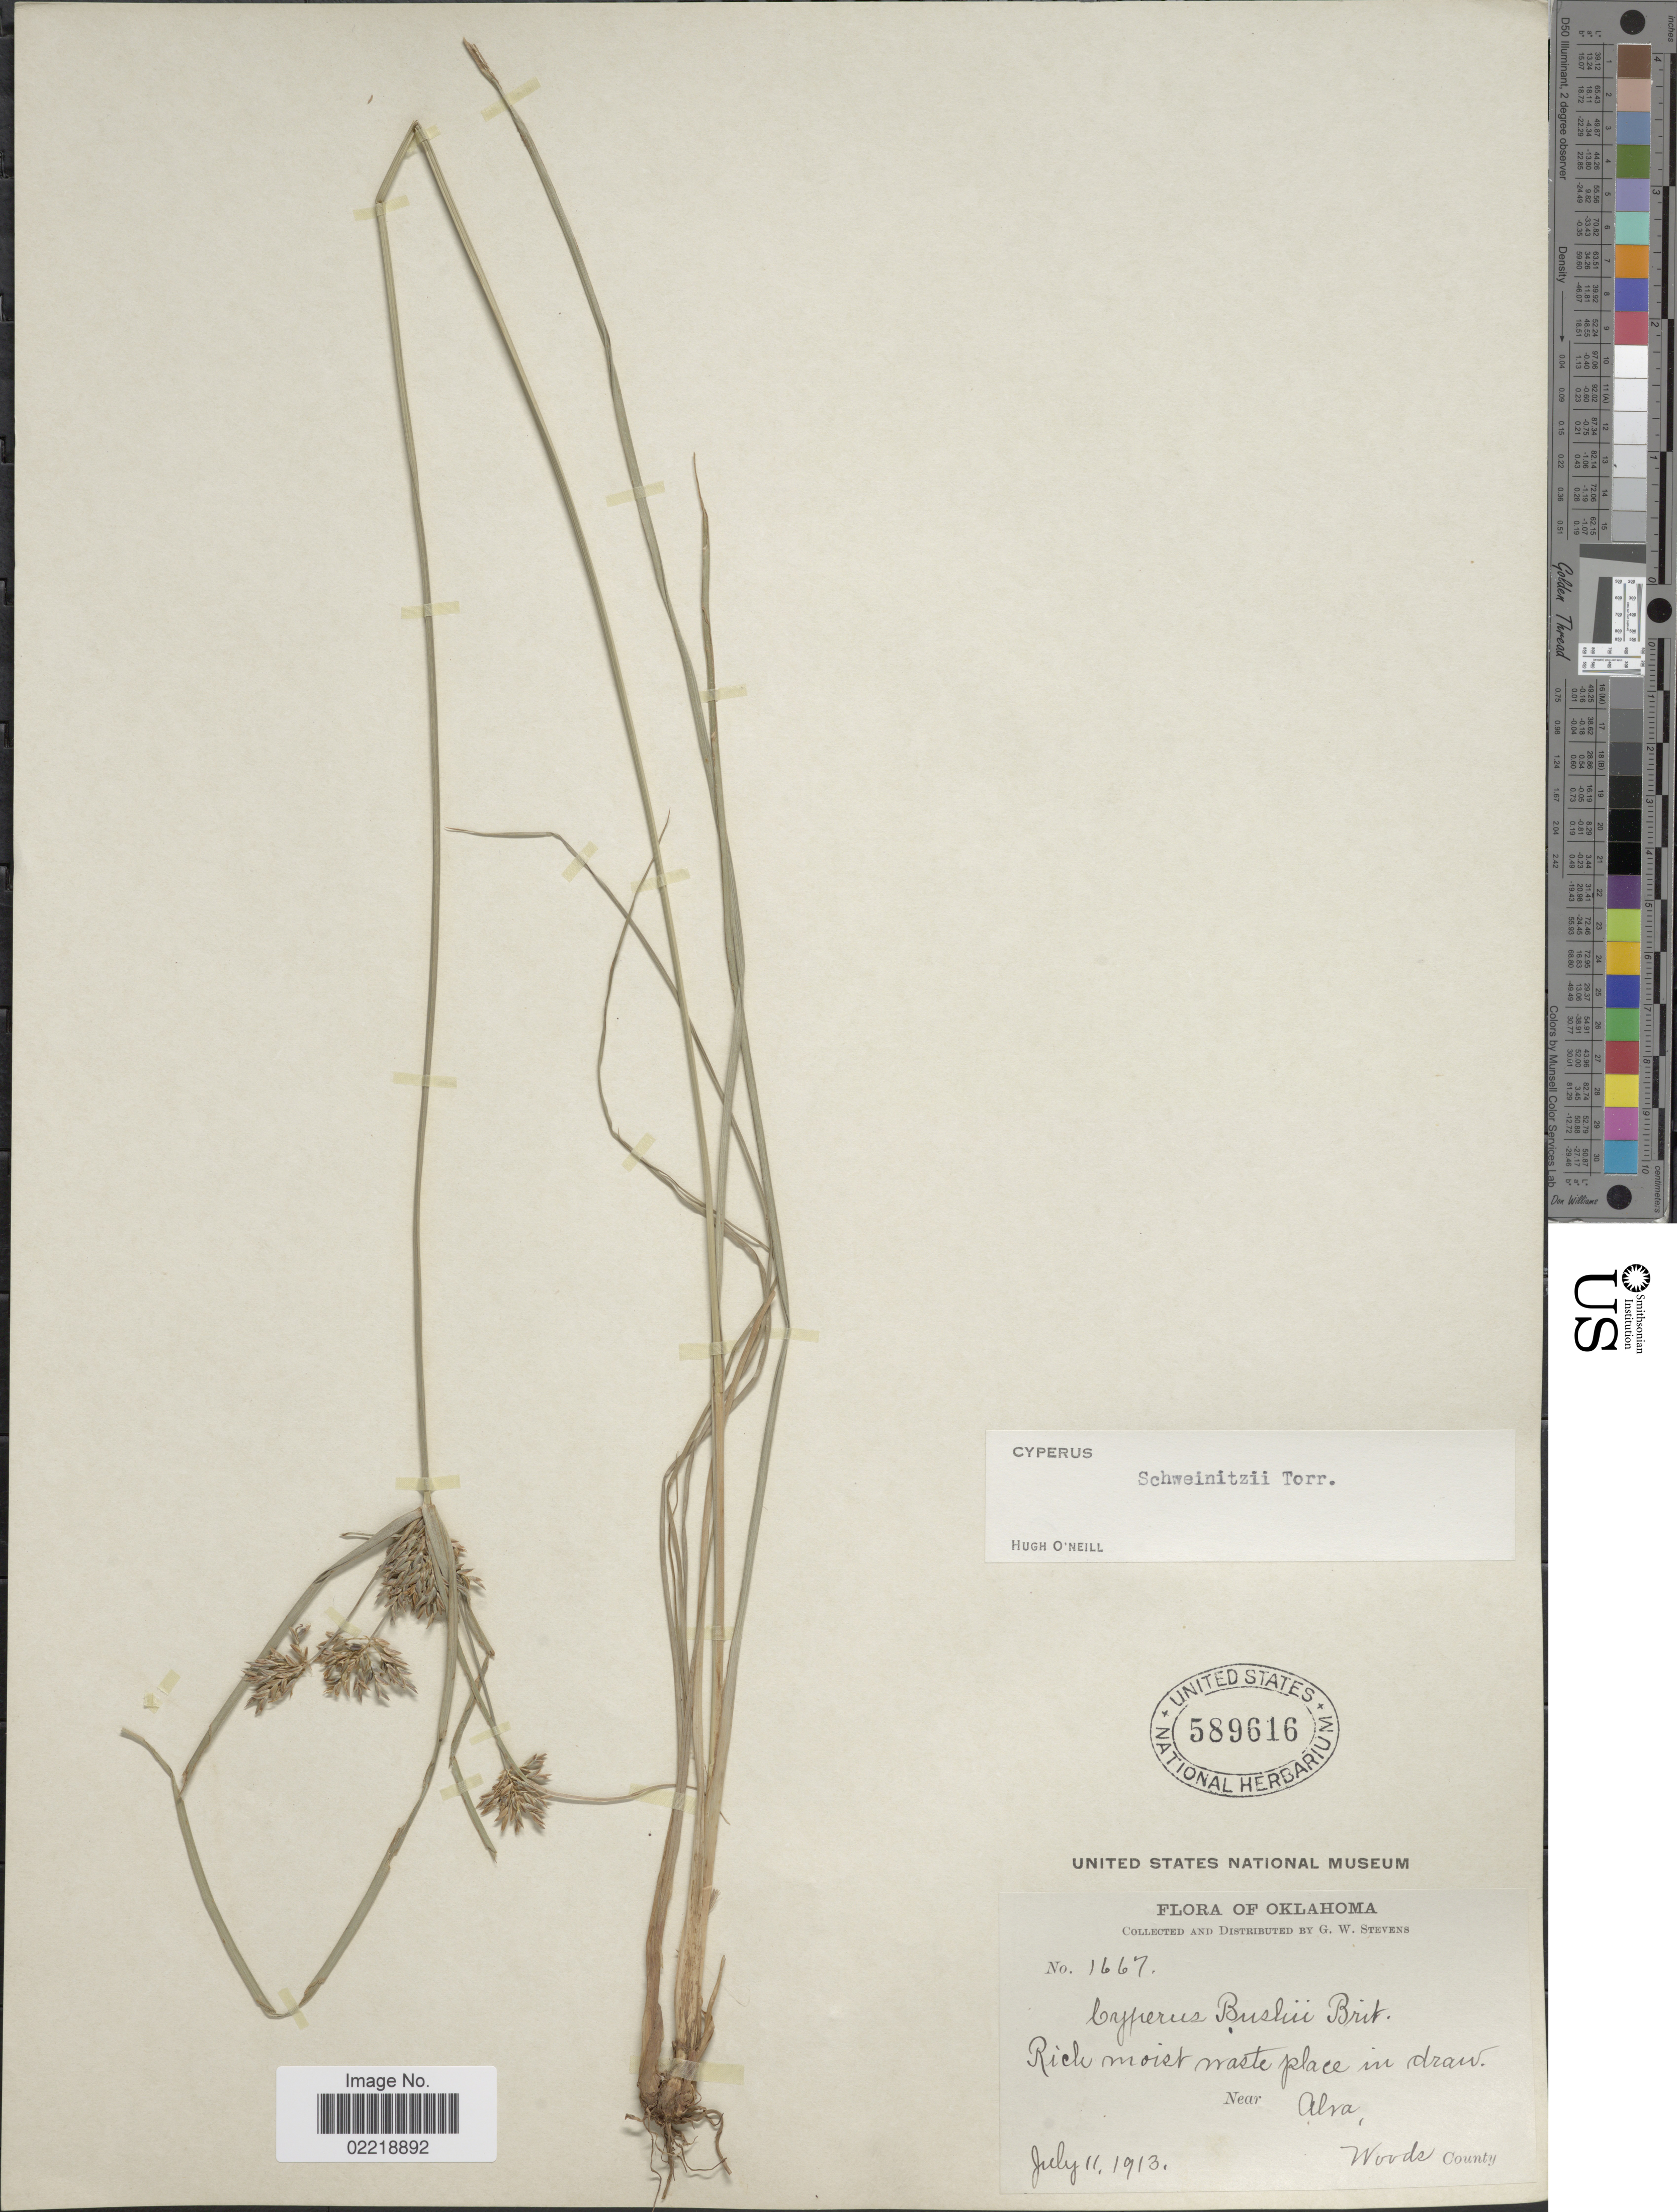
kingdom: Plantae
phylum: Tracheophyta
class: Liliopsida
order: Poales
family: Cyperaceae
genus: Cyperus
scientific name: Cyperus schweinitzii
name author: Torr.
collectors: G. W. Stevens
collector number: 1667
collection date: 1913-07-11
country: United States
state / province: Oklahoma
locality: Rich moist waste place in draw, Near Alva, Woods County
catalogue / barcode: US 589616